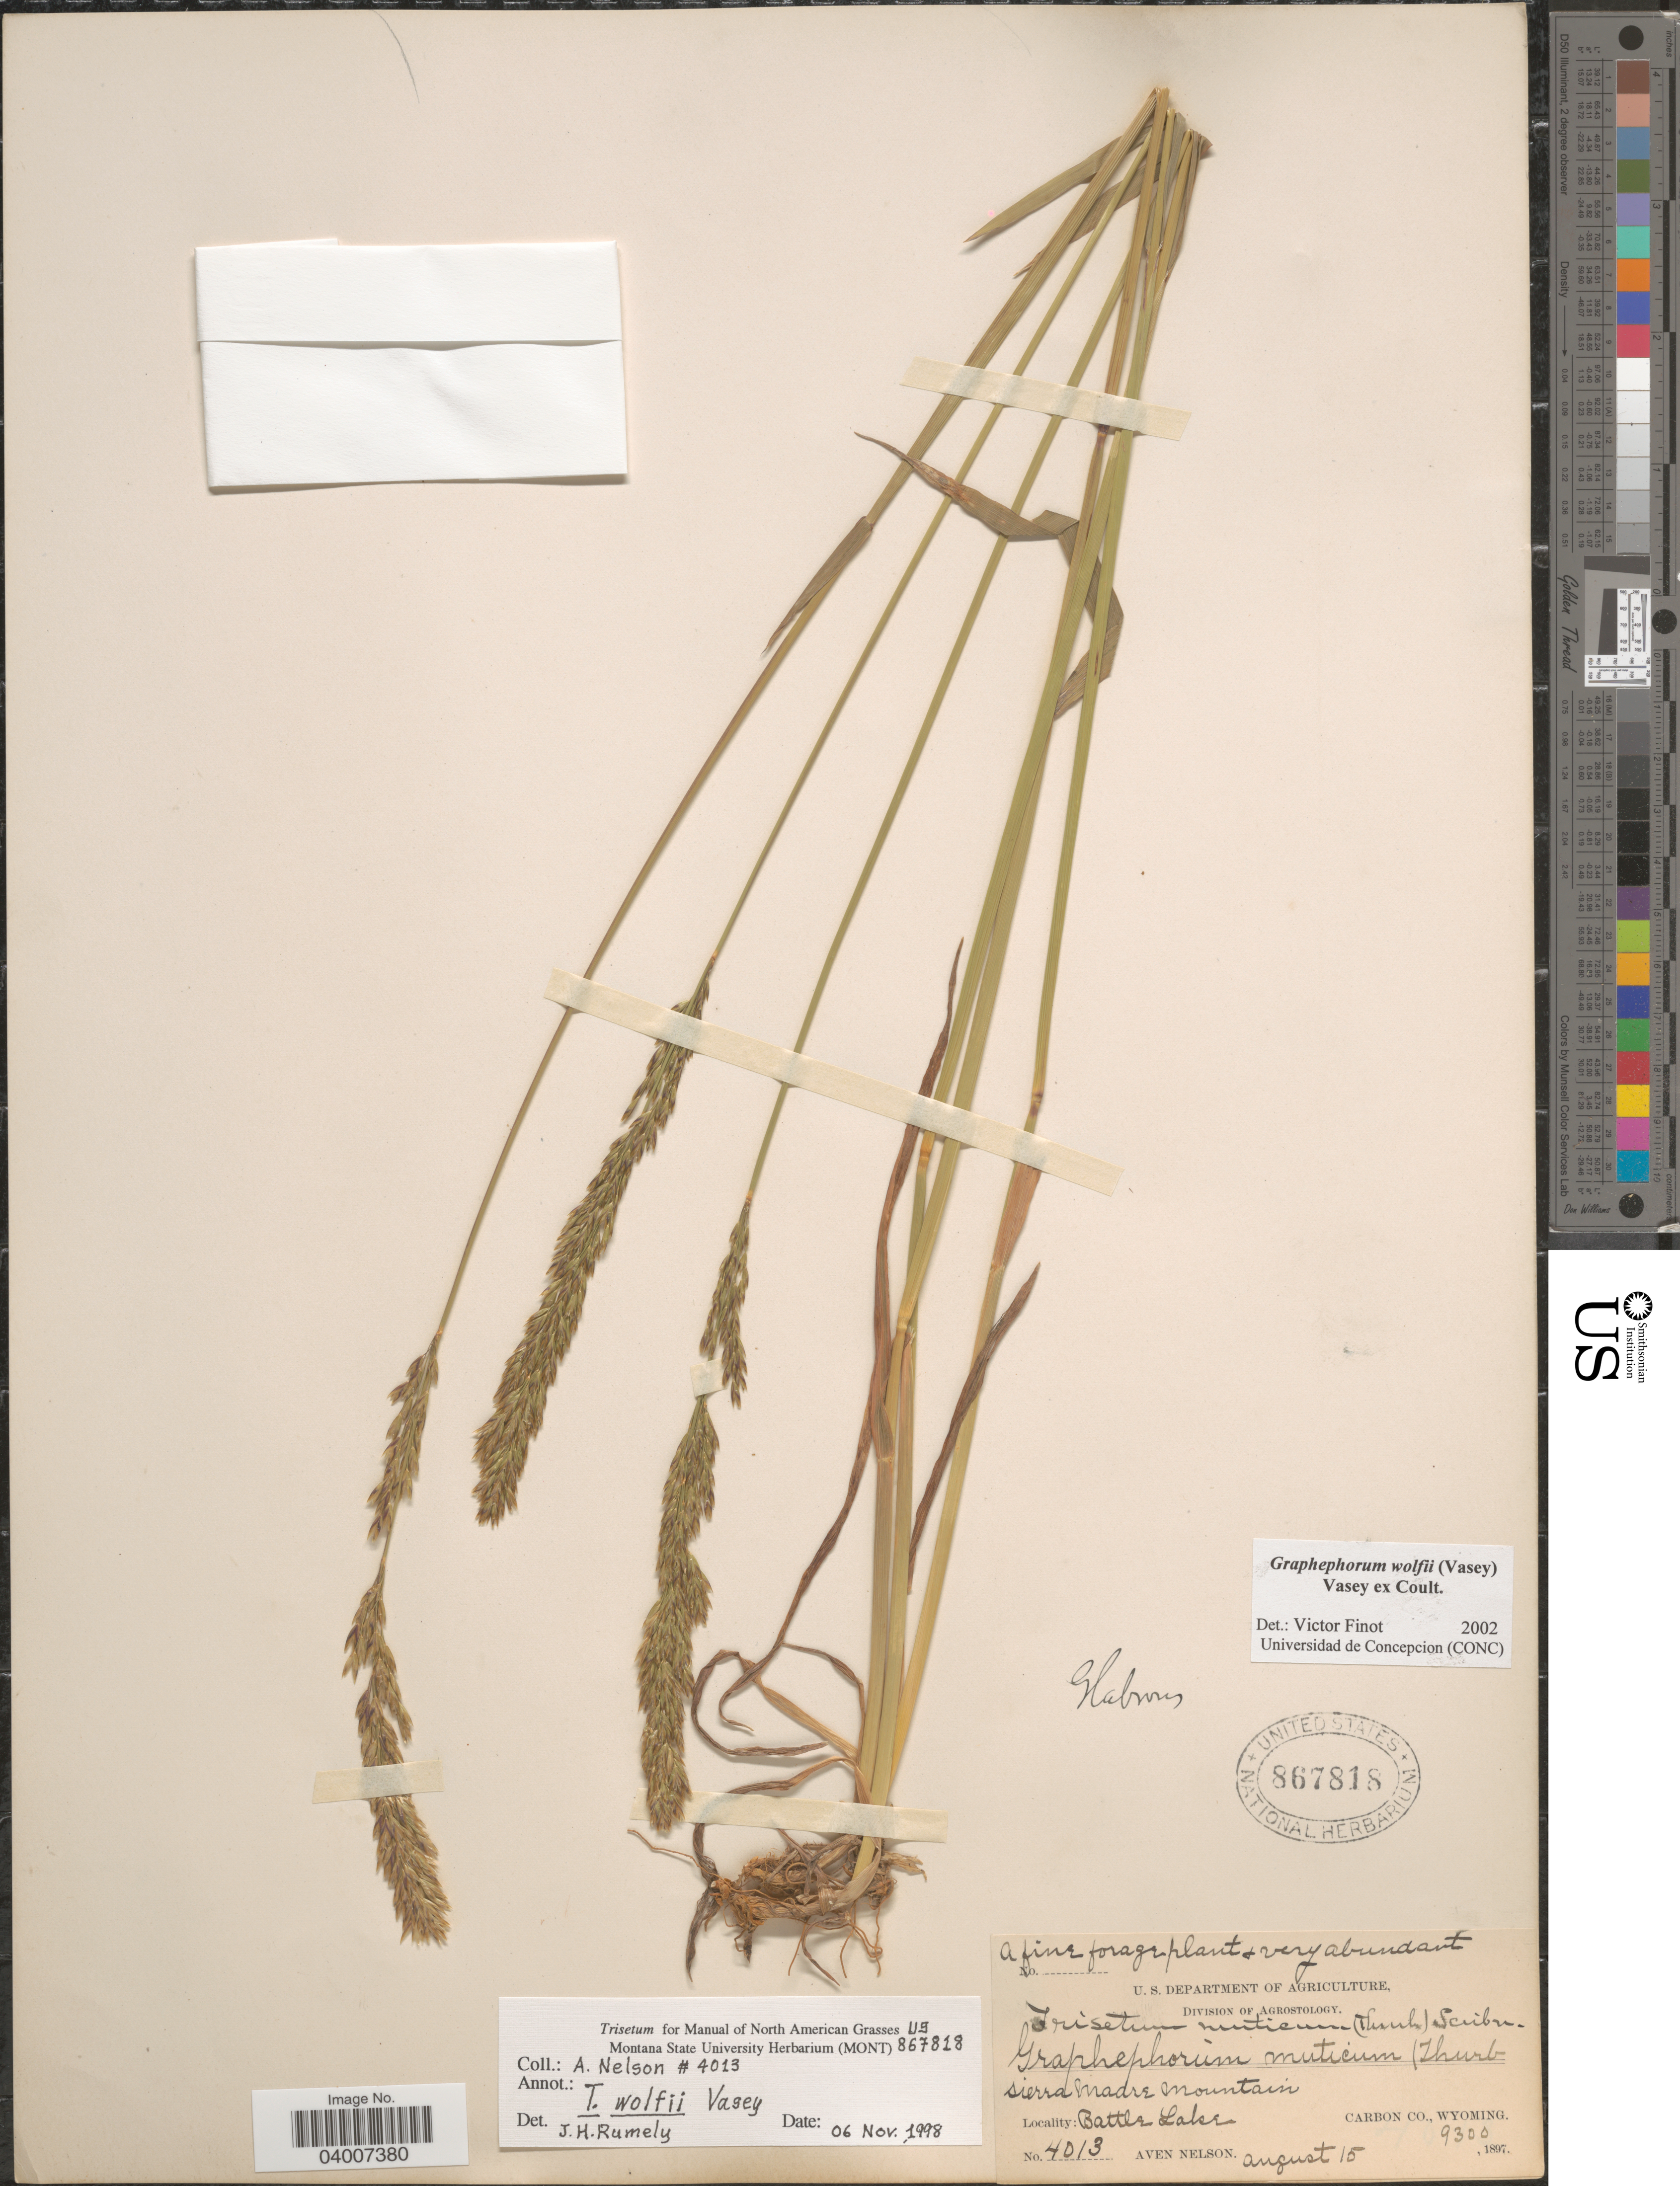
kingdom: Plantae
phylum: Tracheophyta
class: Liliopsida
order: Poales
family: Poaceae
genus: Graphephorum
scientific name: Graphephorum wolfii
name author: (E. Fourn.) Vasey ex Coult.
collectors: A. Nelson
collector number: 4013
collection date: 1897-08-15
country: United States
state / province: Wyoming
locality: Sierra Madre Mountain. Battle Lake. Carbon Co.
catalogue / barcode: US 867818